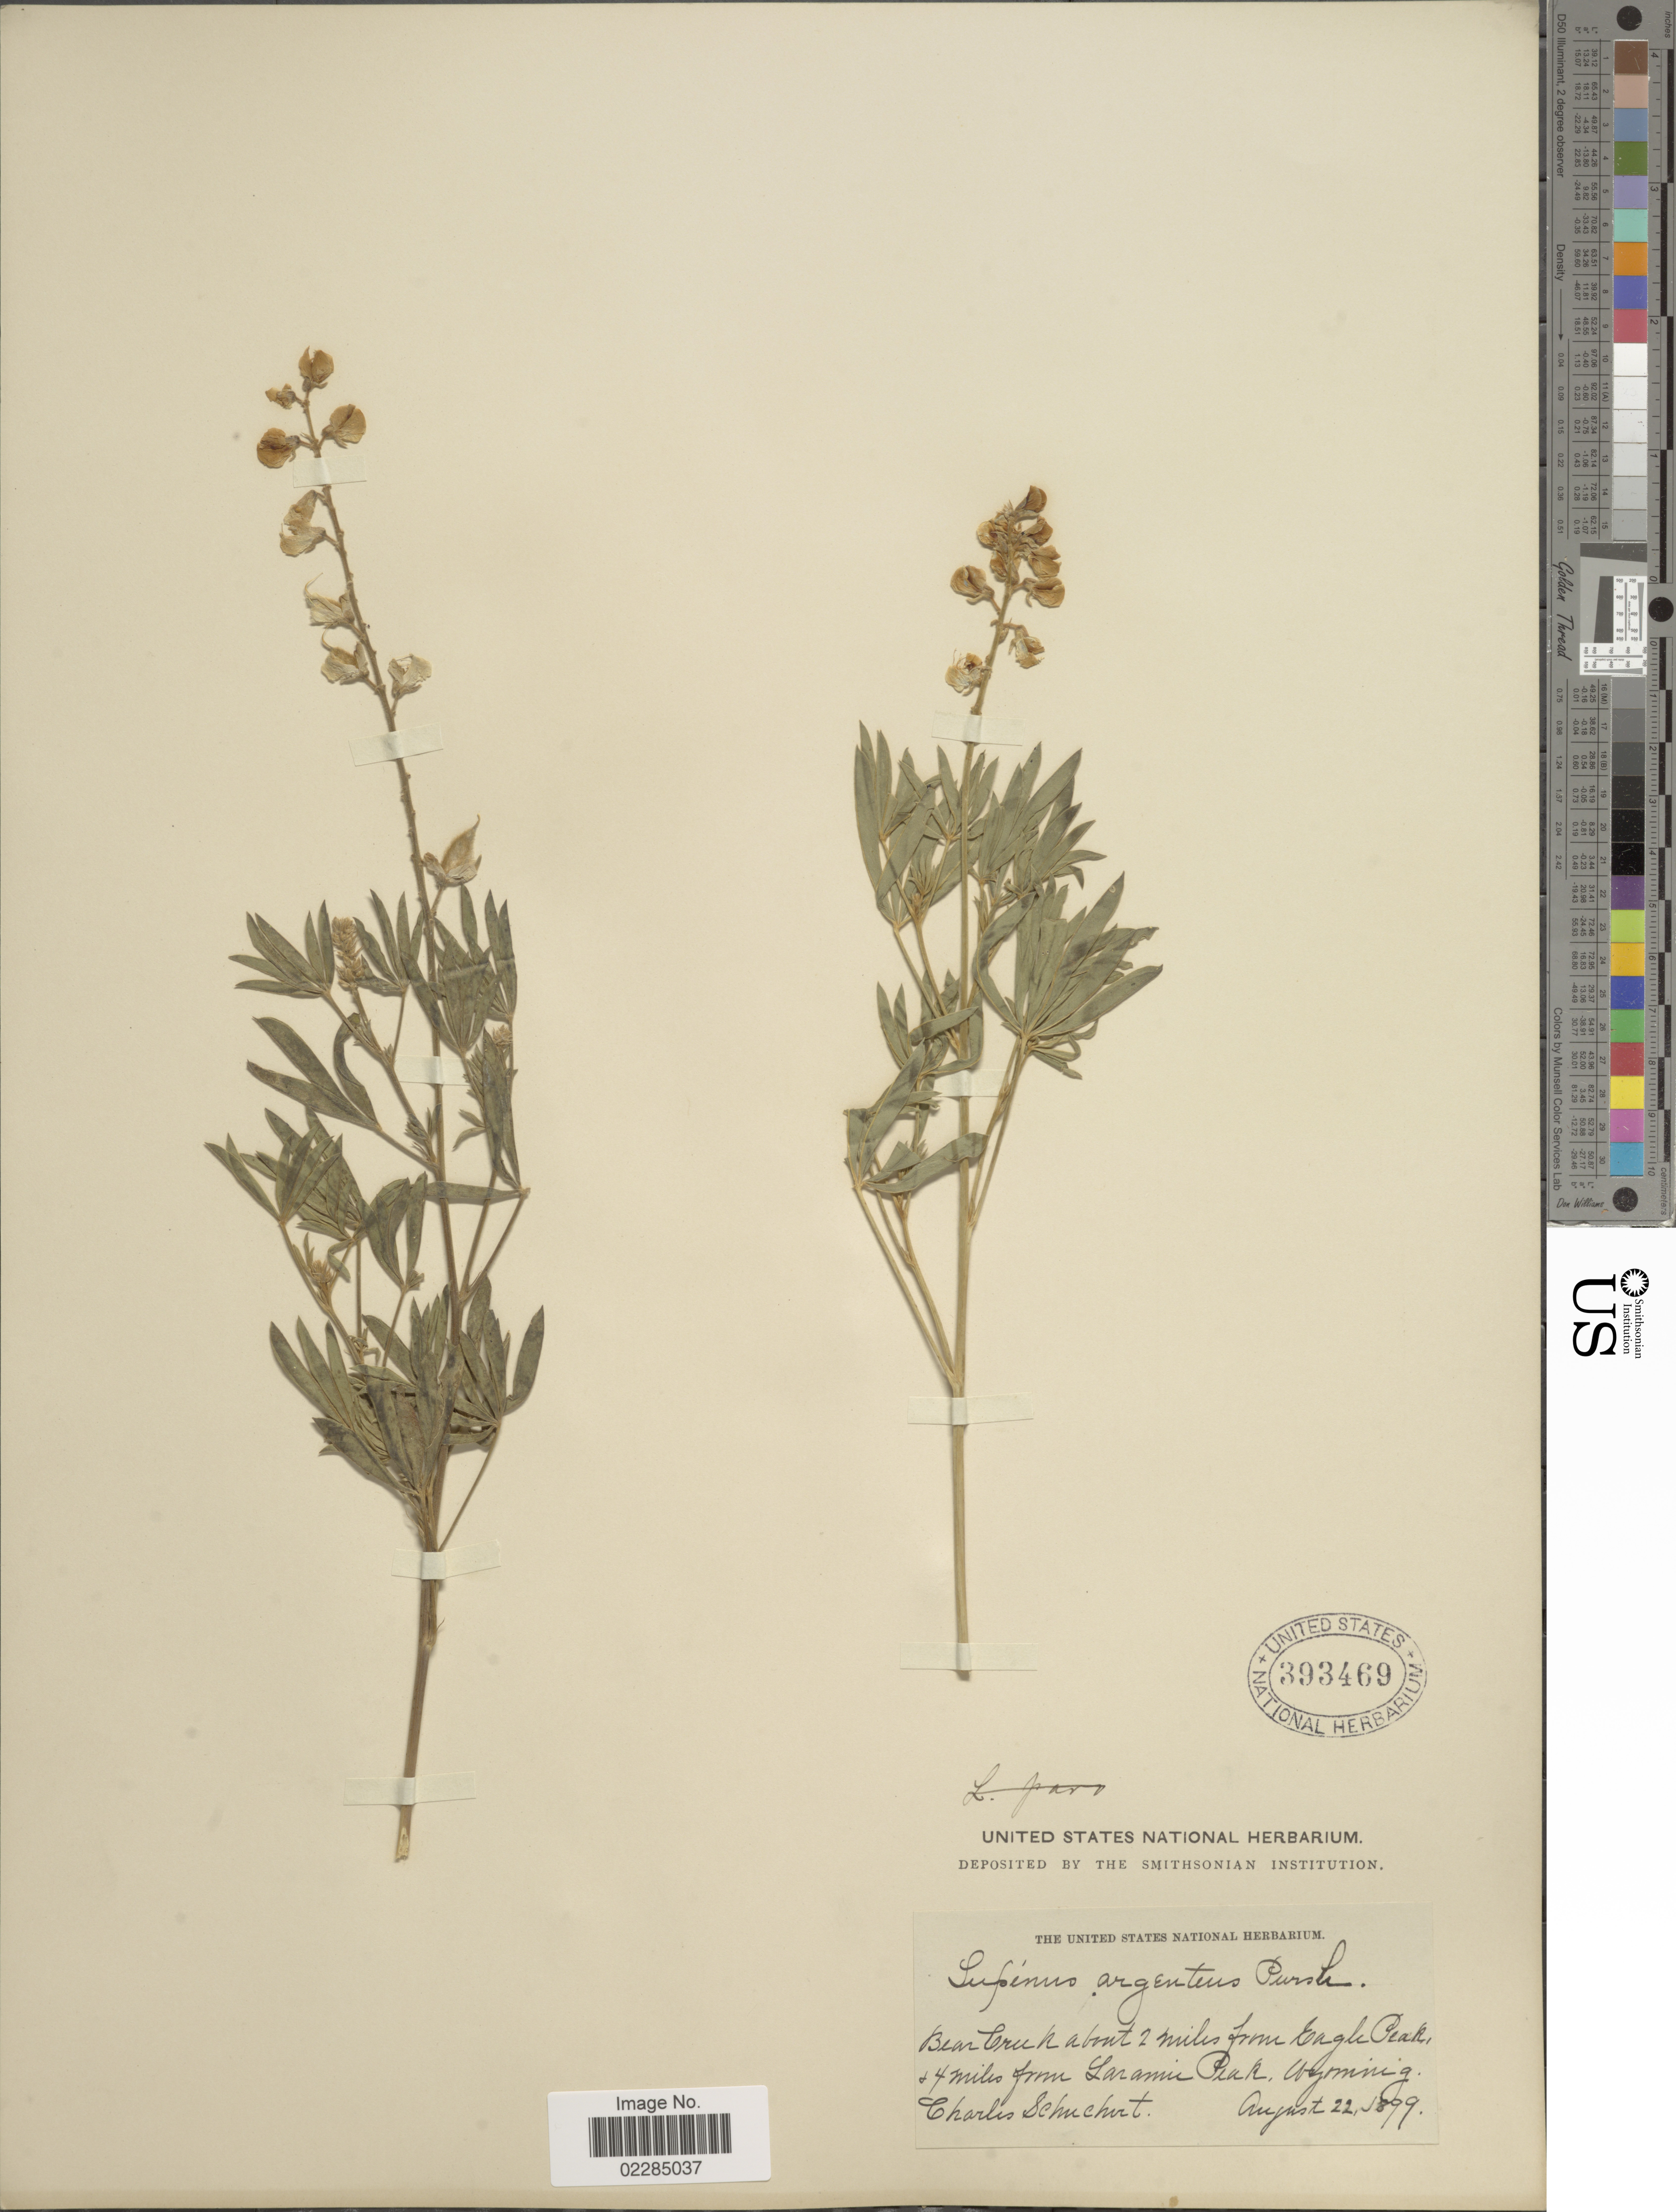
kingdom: Plantae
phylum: Tracheophyta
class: Magnoliopsida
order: Fabales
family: Fabaceae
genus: Lupinus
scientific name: Lupinus decumbens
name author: Torr.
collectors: C. Schuchert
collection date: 1899-08-22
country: United States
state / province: Wyoming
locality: Bear Creek about 2 miles from Eagle Peak, 4 miles from Larami Peak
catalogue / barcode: US 393469